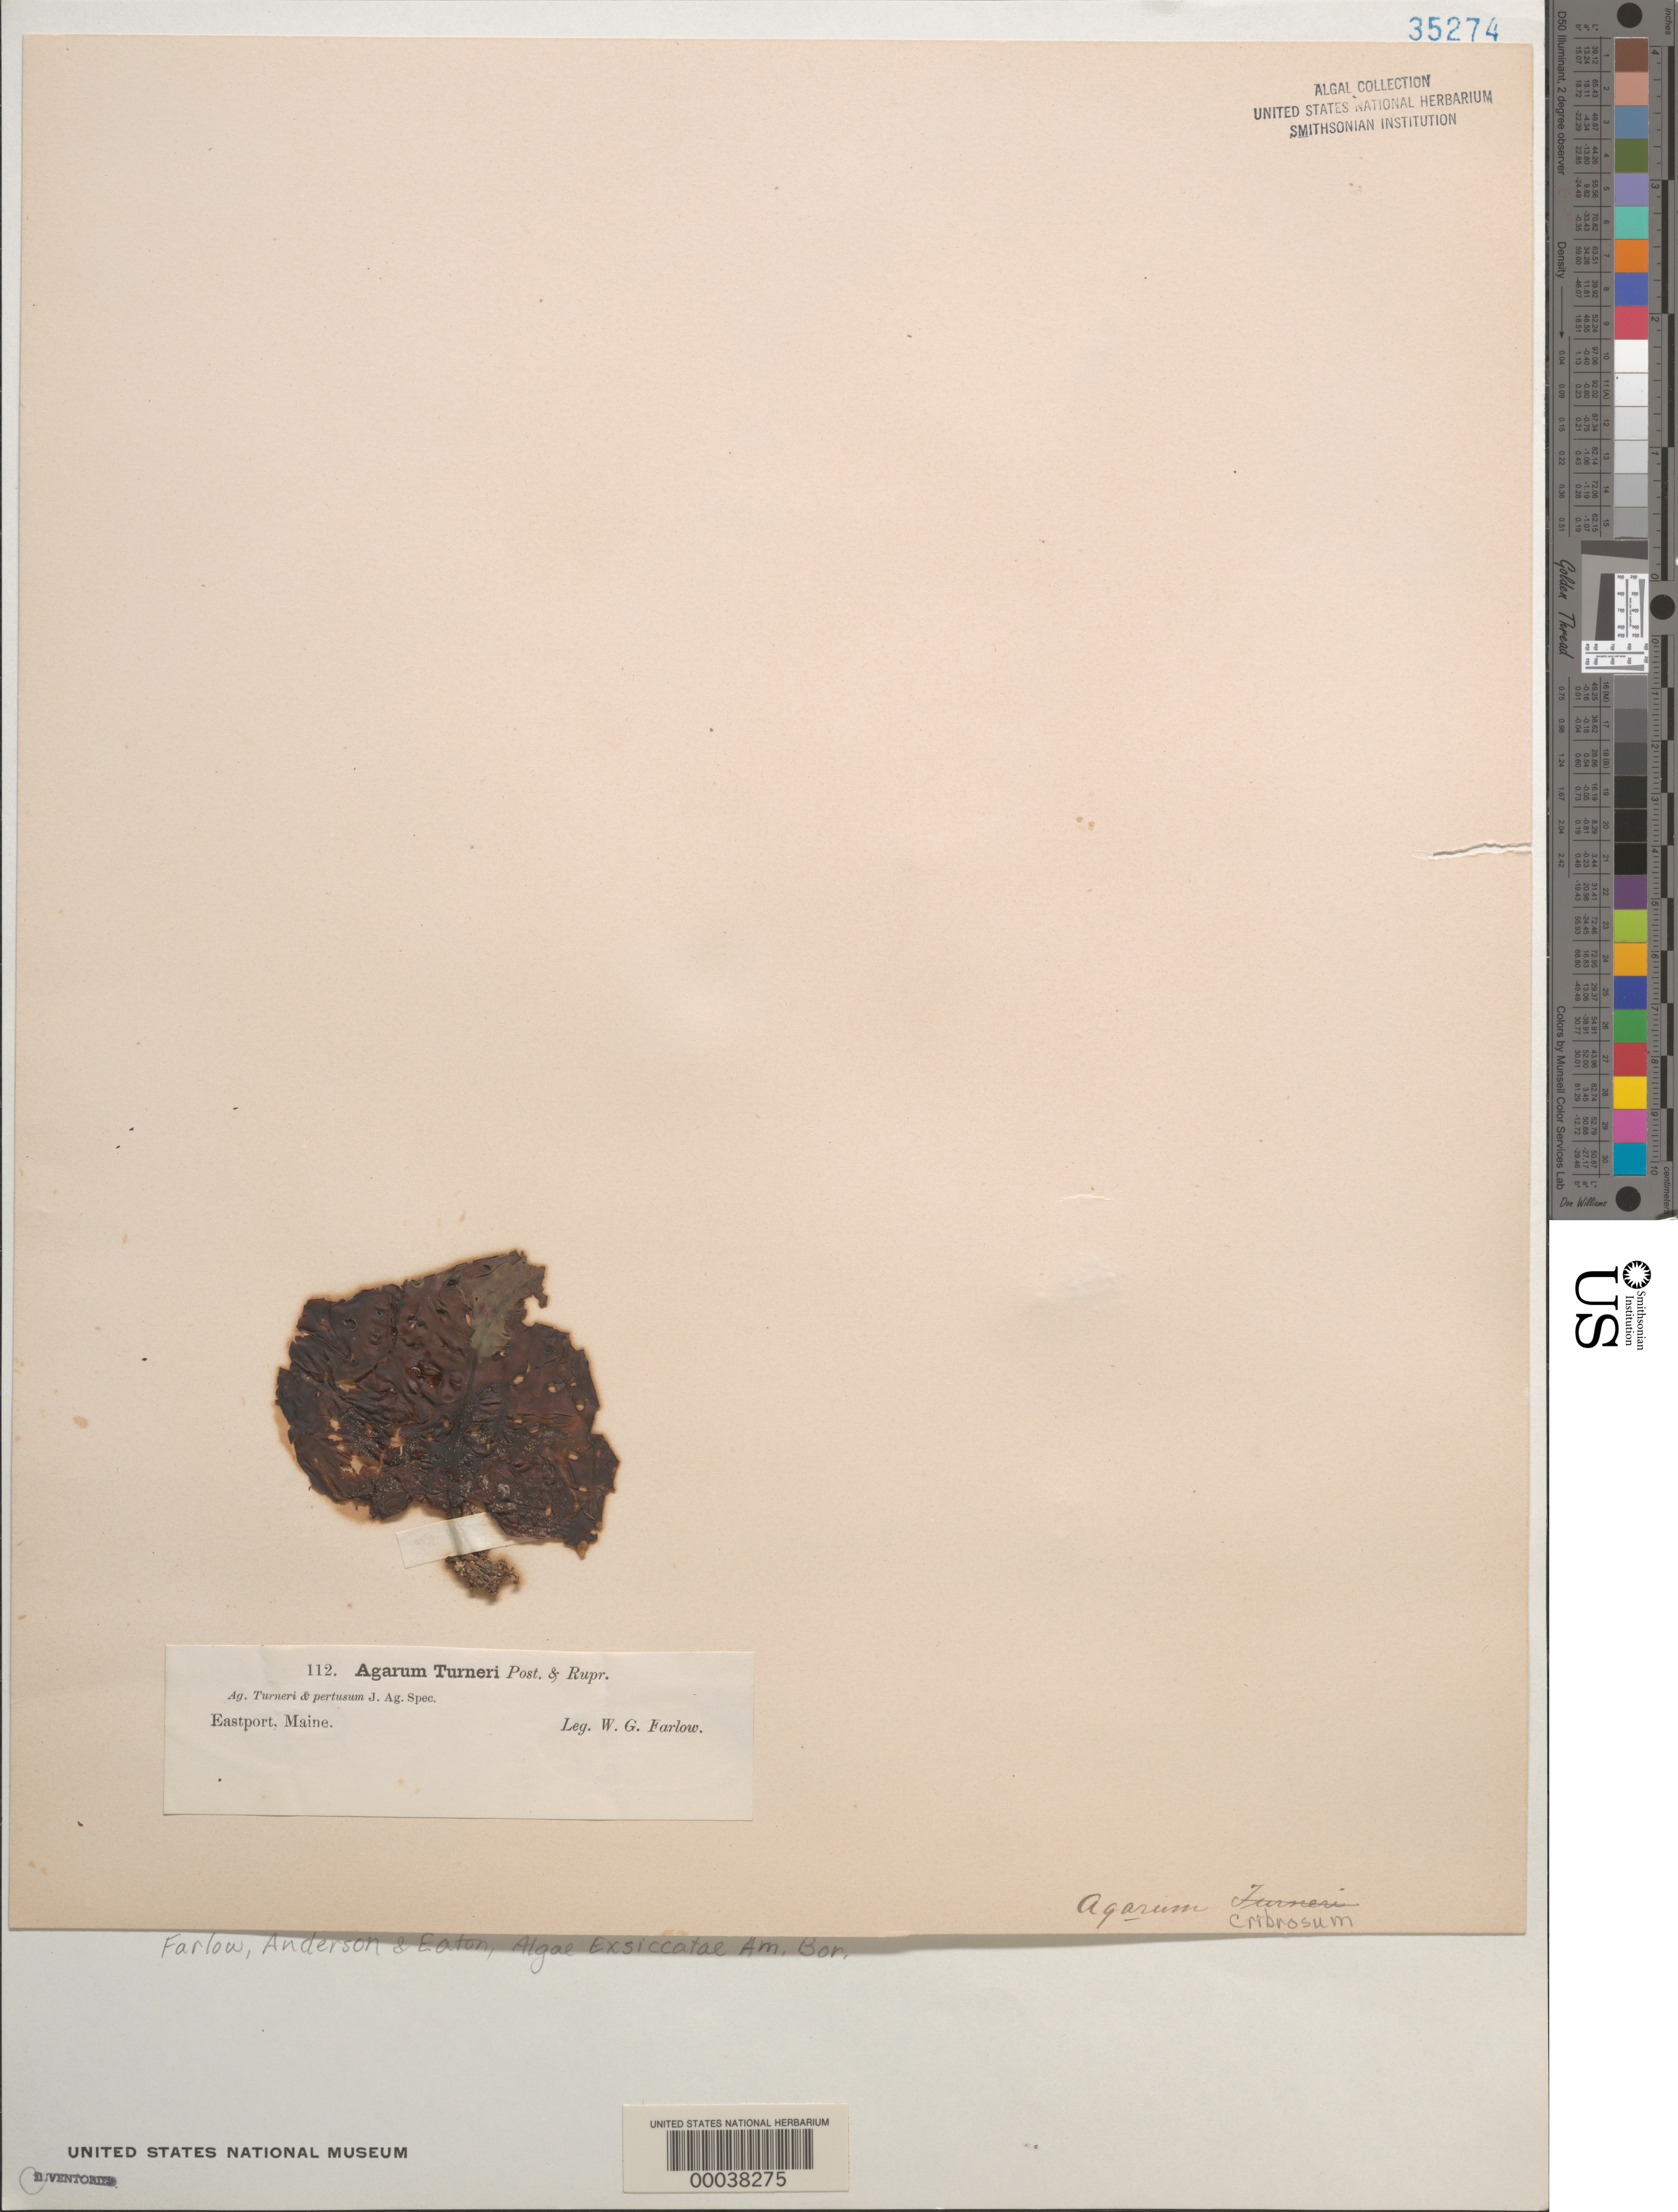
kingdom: Chromista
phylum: Ochrophyta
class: Phaeophyceae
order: Laminariales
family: Costariaceae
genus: Agarum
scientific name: Agarum clathratum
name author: Dumortier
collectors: W. G. Farlow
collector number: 112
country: United States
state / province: Maine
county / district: Washington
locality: Eastport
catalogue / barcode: US 35274